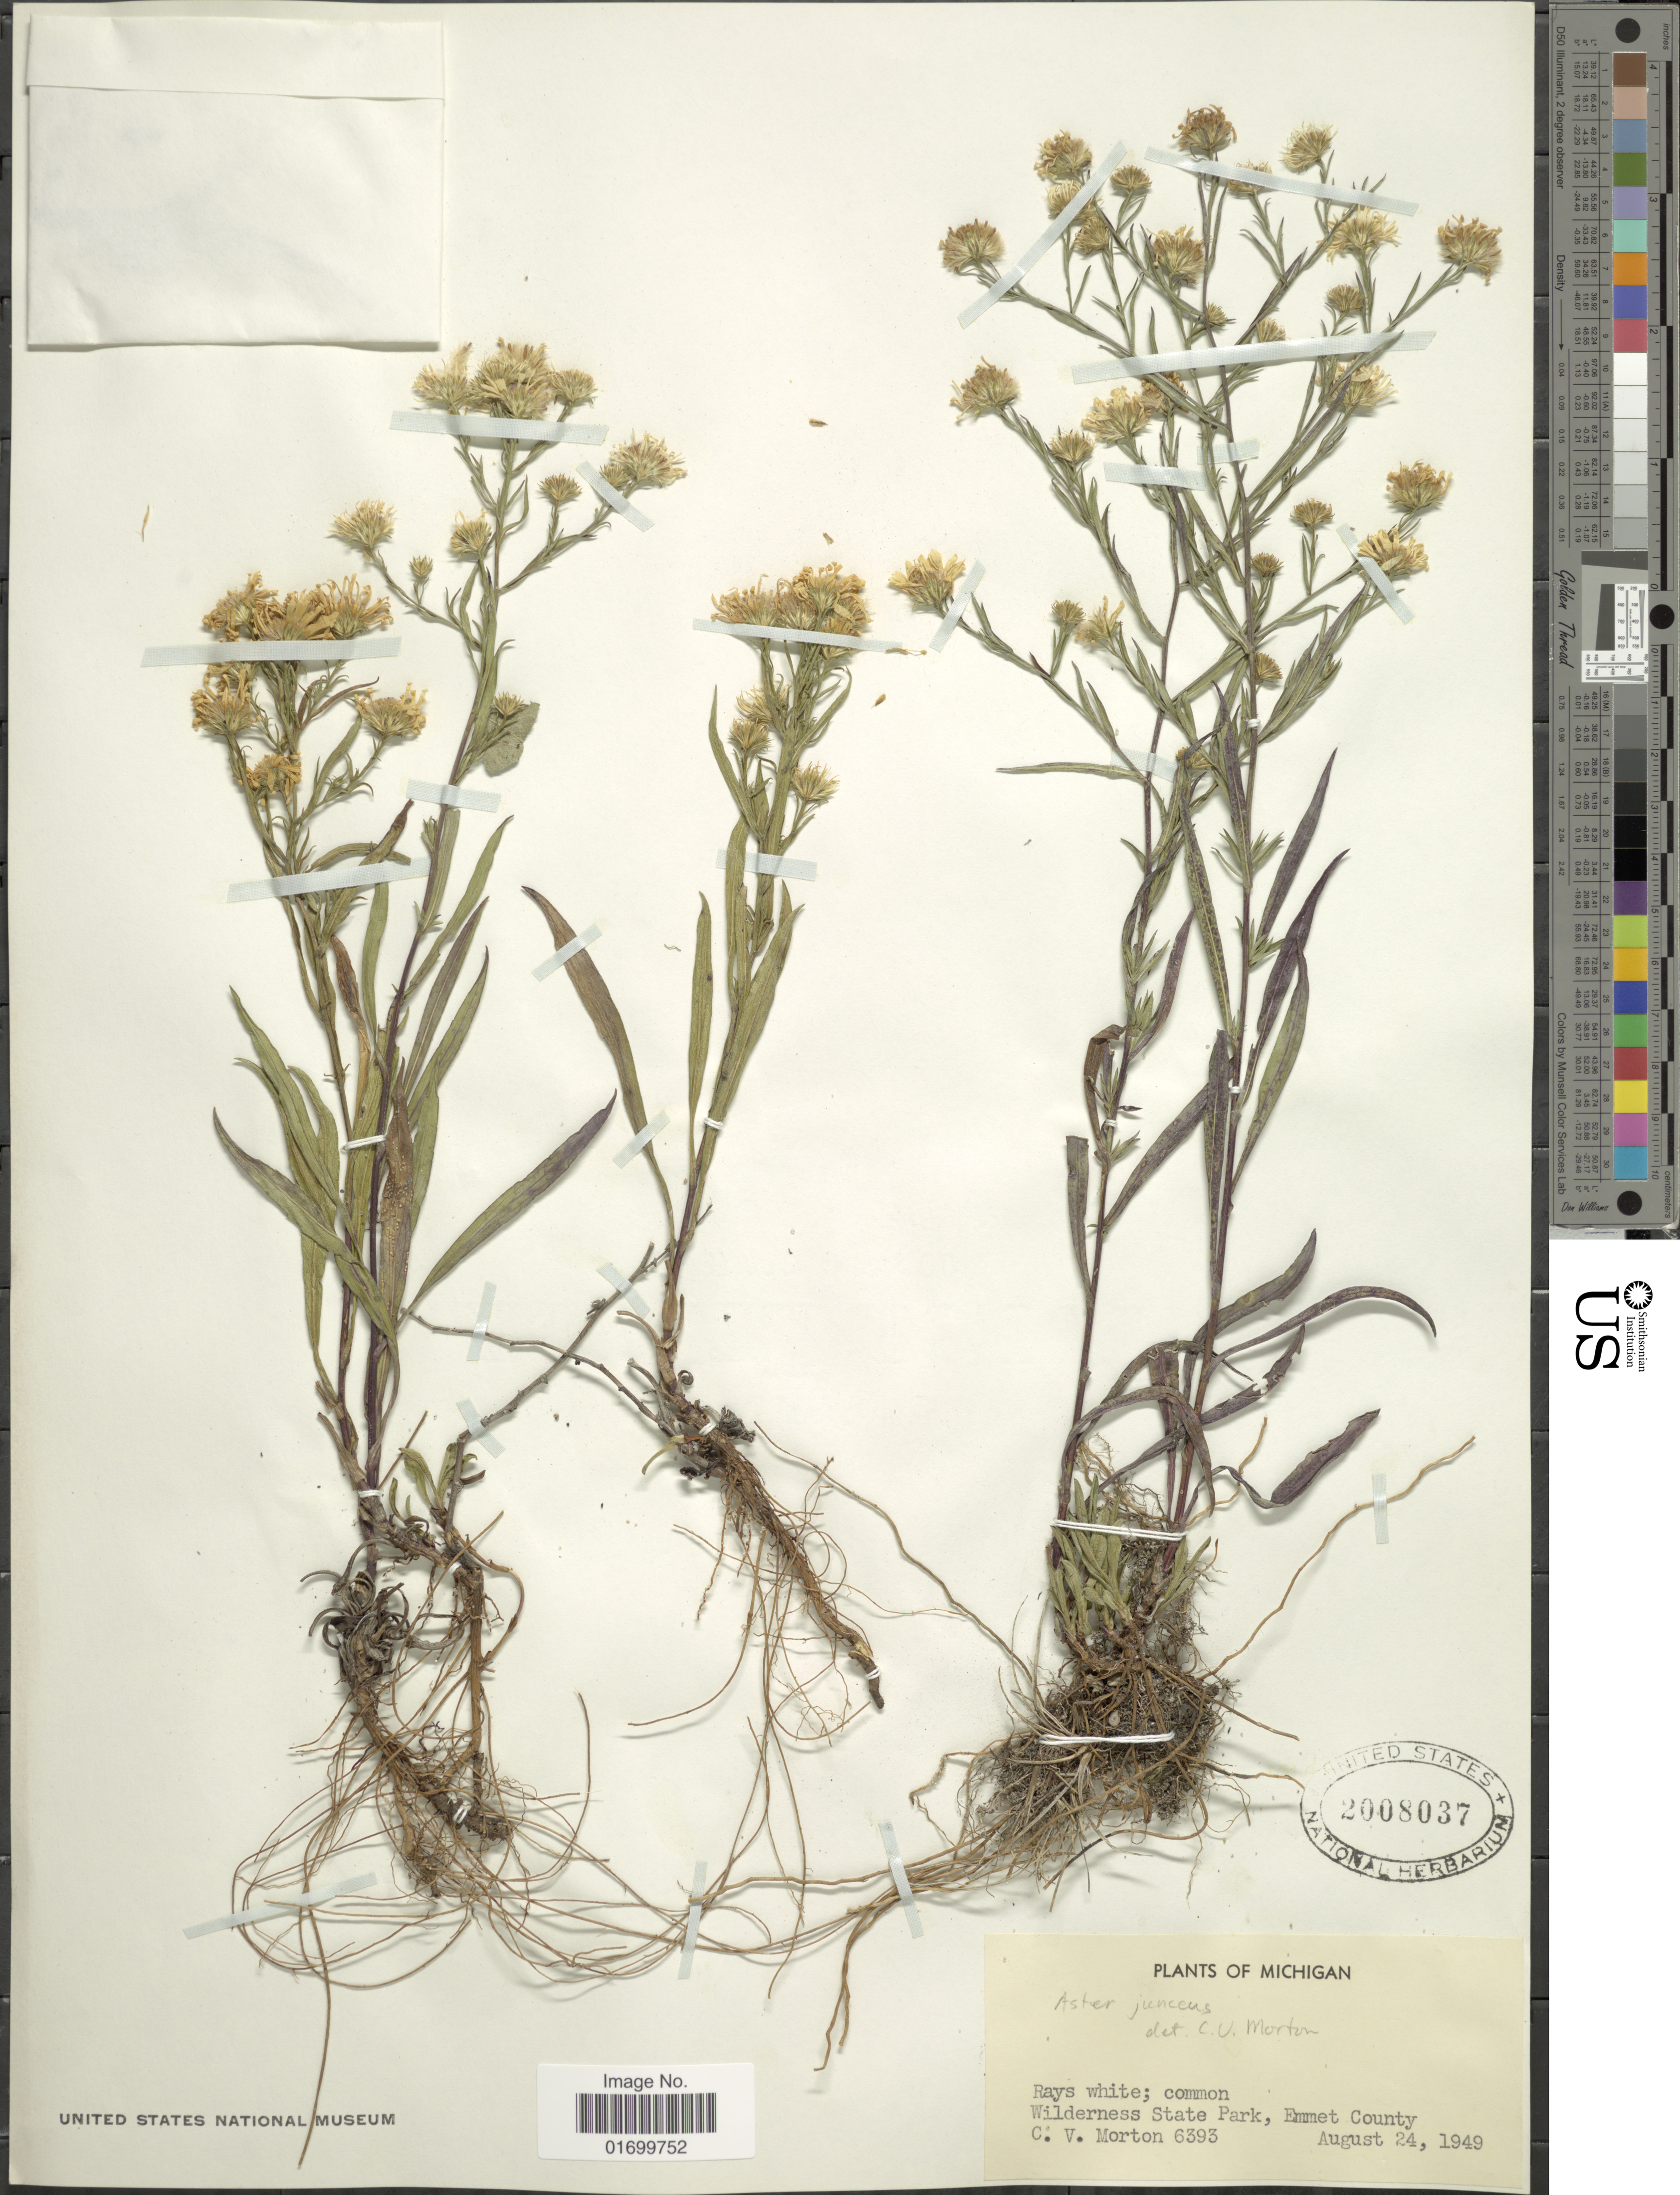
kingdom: Plantae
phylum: Tracheophyta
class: Magnoliopsida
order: Asterales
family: Asteraceae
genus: Symphyotrichum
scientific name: Symphyotrichum boreale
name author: (Torr. & A. Gray) Á. Löve & D. Löve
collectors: C. V. Morton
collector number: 6393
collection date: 1949-08-24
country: United States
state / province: Michigan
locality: Wilderness State Park, Emmet County.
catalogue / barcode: US 2008037